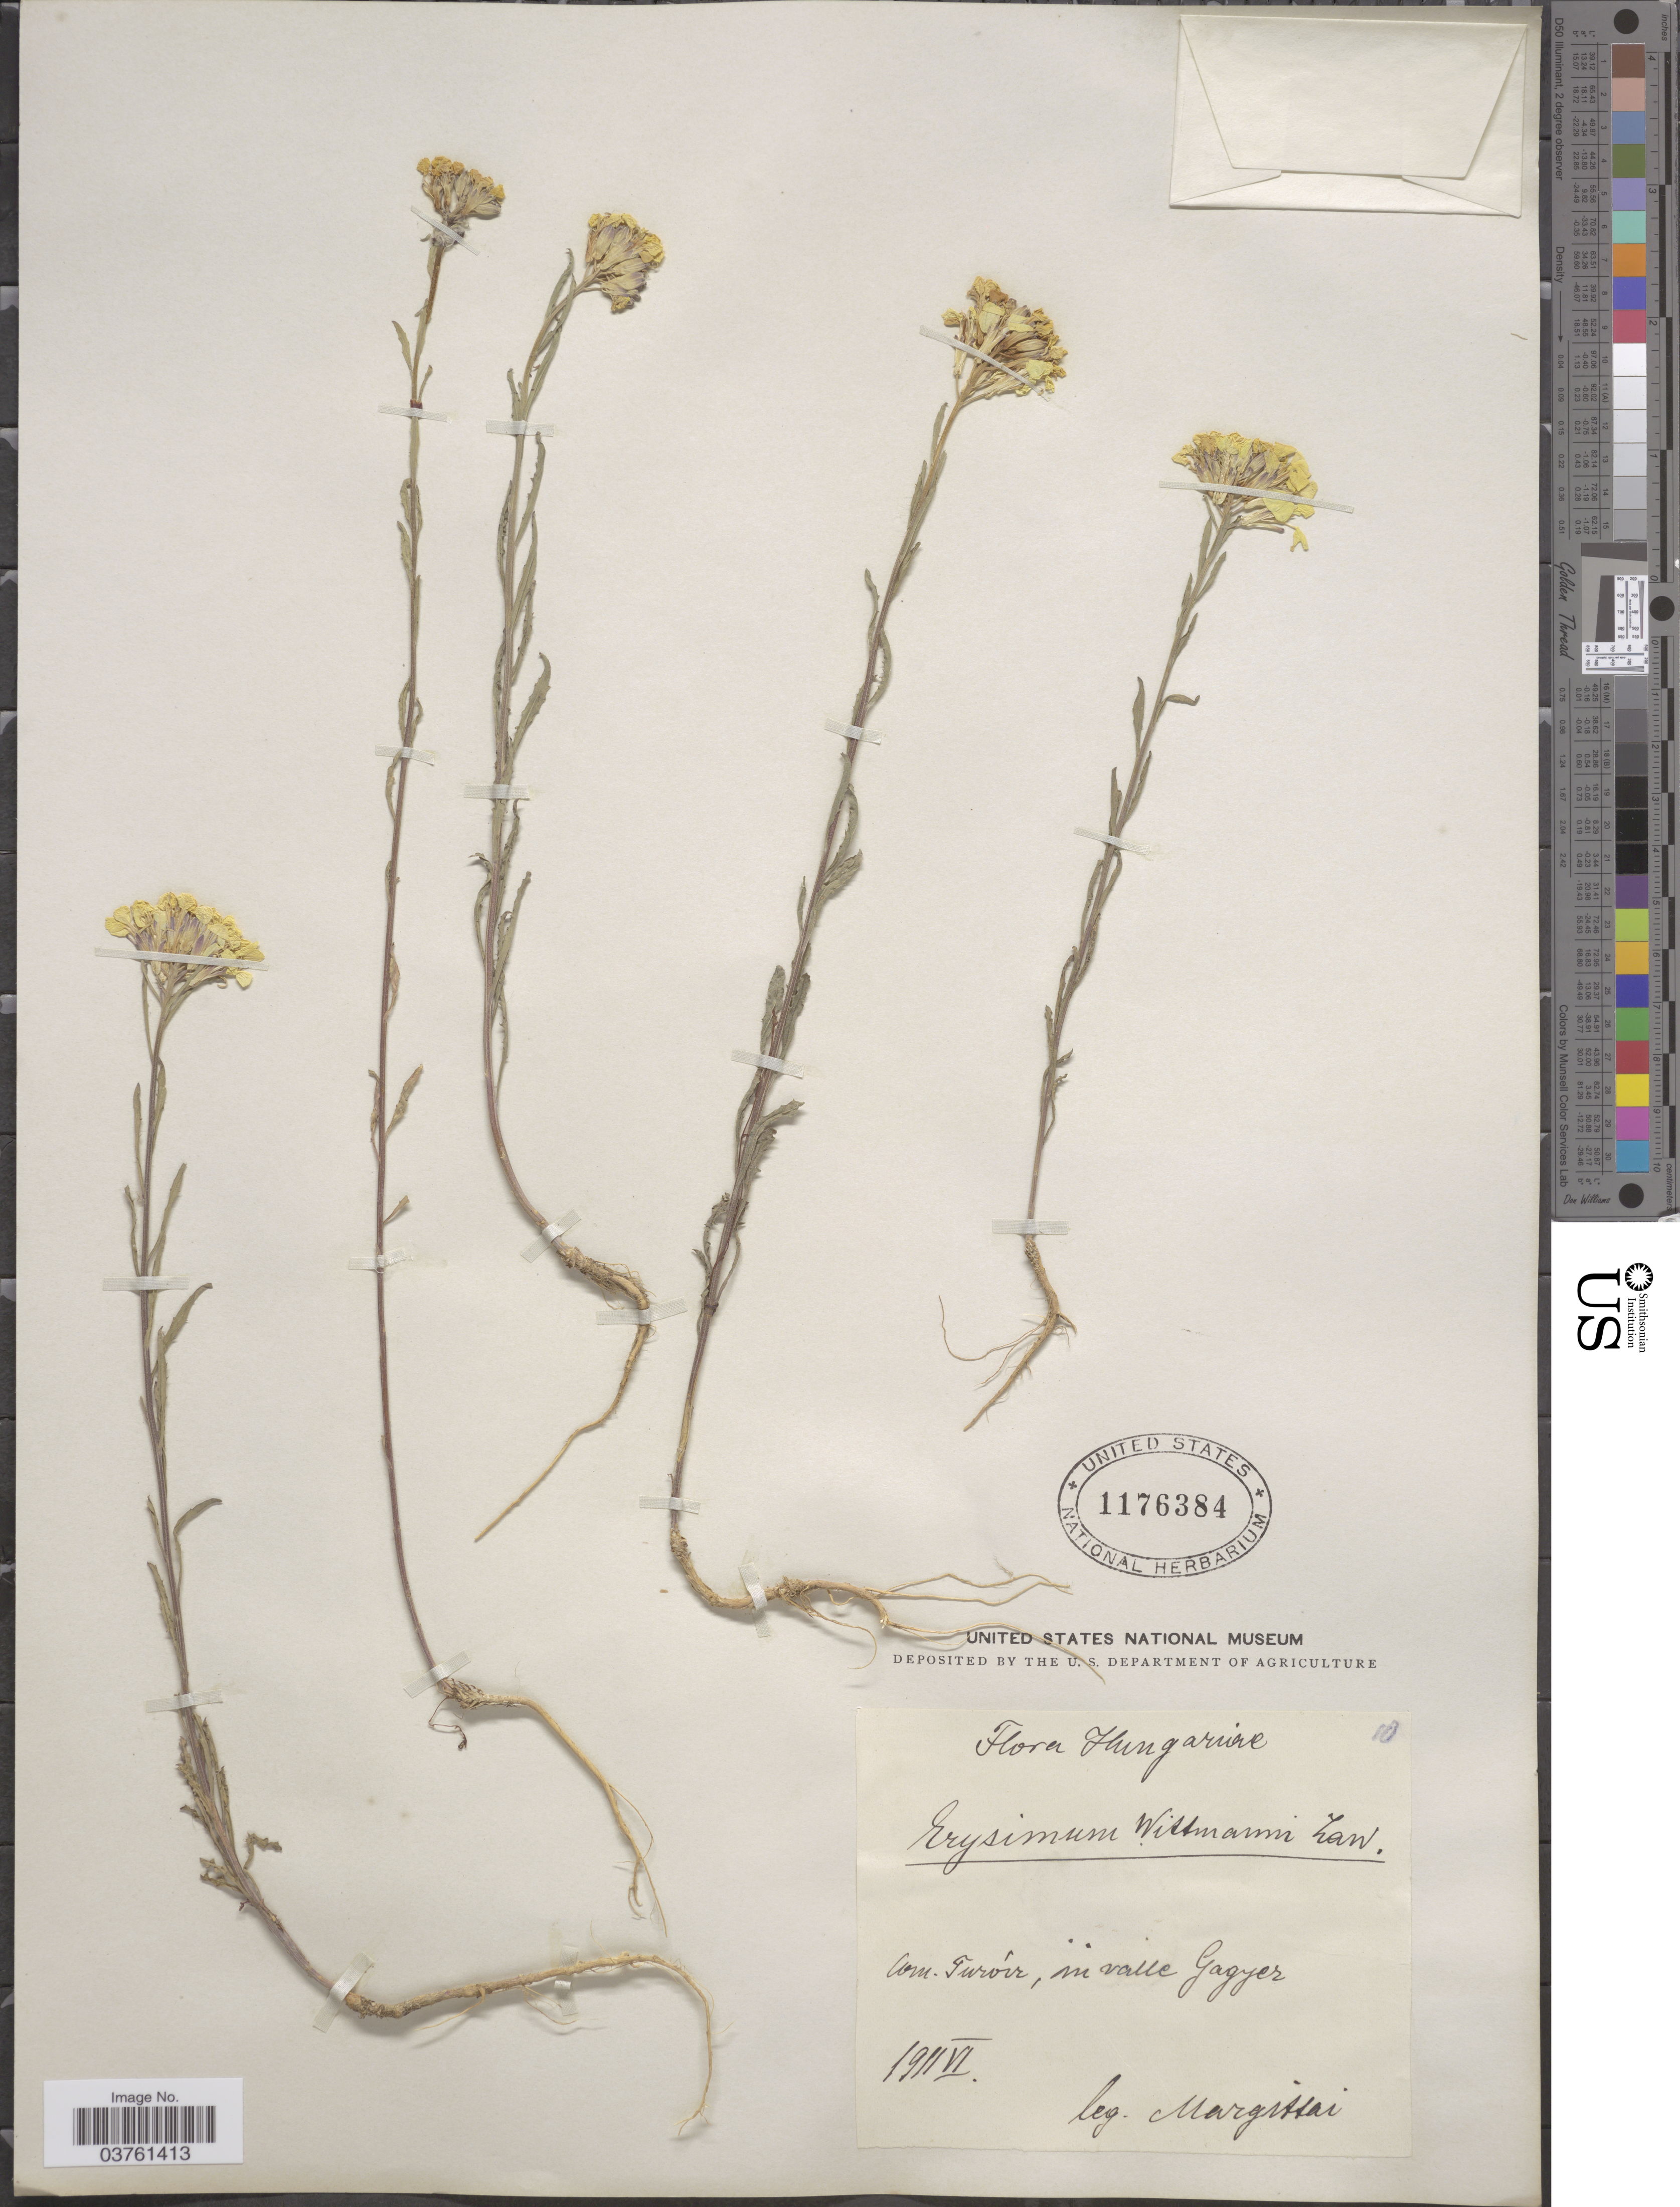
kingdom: Plantae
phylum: Tracheophyta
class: Magnoliopsida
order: Brassicales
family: Brassicaceae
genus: Erysimum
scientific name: Erysimum witmannii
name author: Zaw.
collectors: A. Margittai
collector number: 10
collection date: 1911-06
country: Hungary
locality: Com. Turoír, in valle Gagyer.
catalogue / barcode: US 1176384